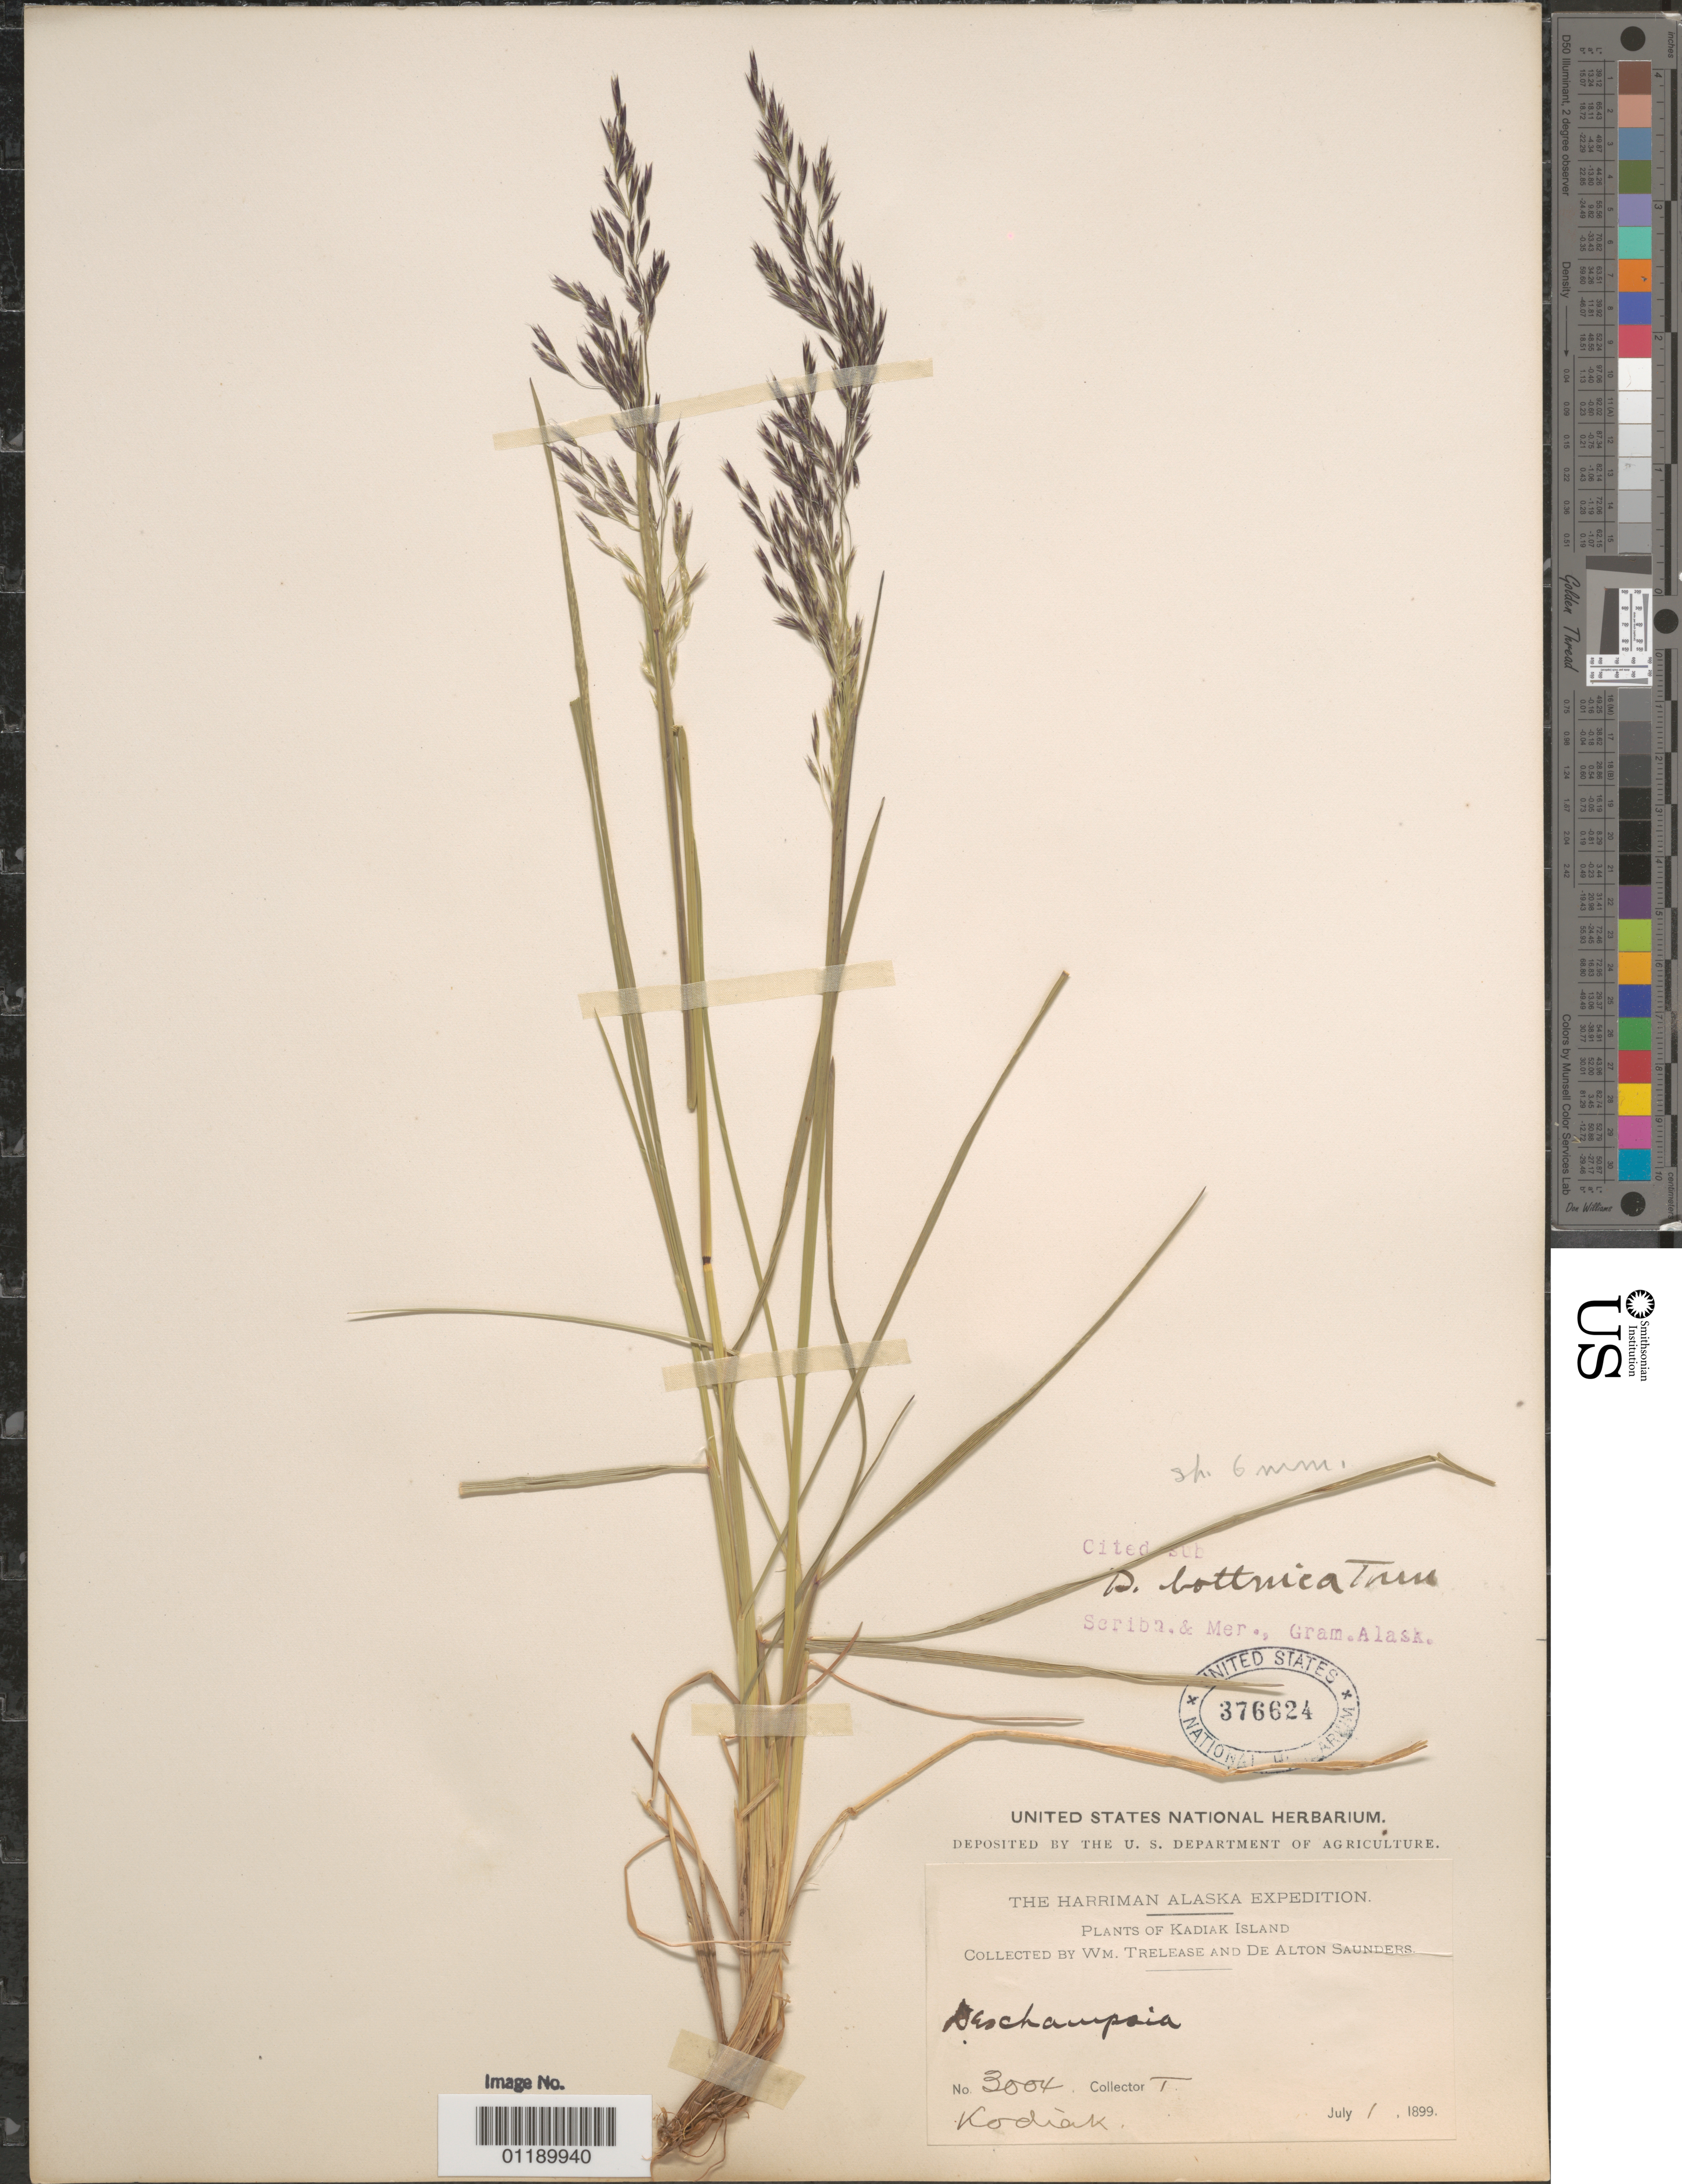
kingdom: Plantae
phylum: Tracheophyta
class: Liliopsida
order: Poales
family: Poaceae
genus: Deschampsia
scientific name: Deschampsia bottnica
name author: (Wahlenb.) Trin.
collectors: W. Trelease & D. Saunders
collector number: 3004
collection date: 1899-07-01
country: United States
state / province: Alaska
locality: Kodiak Island.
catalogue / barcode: US 376624